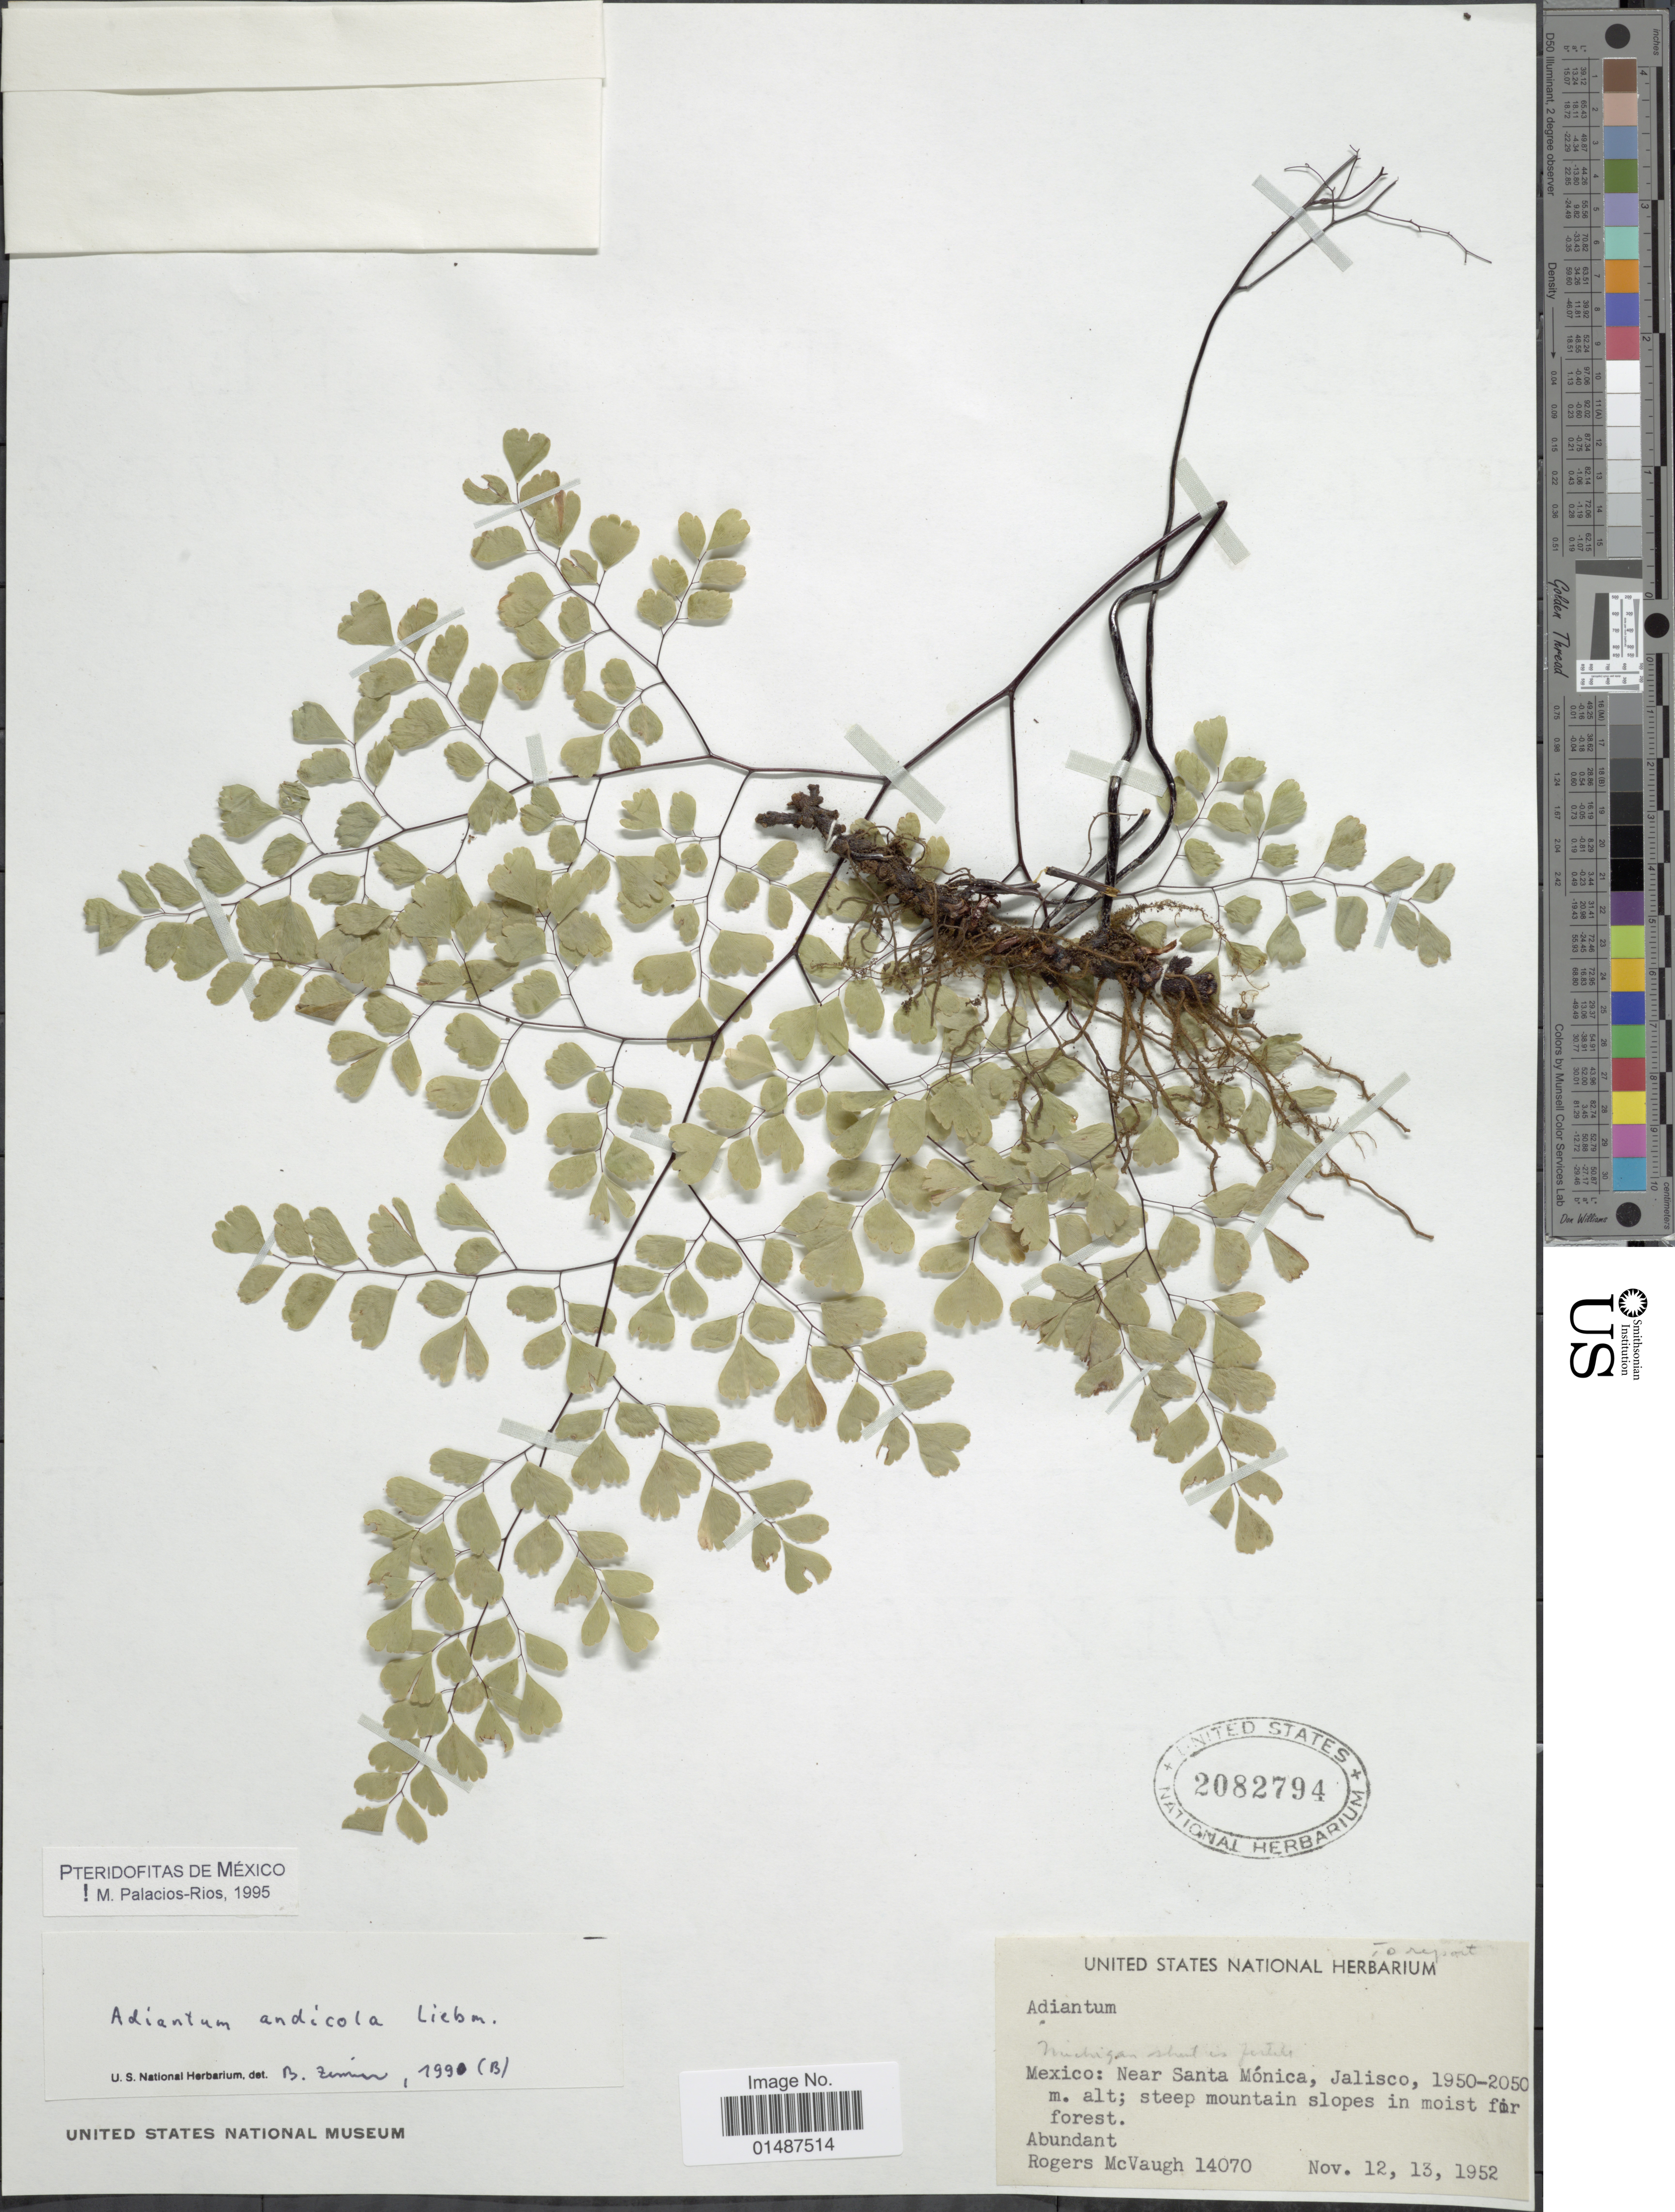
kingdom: Plantae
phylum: Tracheophyta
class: Polypodiopsida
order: Polypodiales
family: Pteridaceae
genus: Adiantum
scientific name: Adiantum andicola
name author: Liebm.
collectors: R. McVaugh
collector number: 14070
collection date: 1952-11-12/1952-11-13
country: Mexico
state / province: Jalisco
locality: Near Santa Monica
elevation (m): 1950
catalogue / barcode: US 2082794